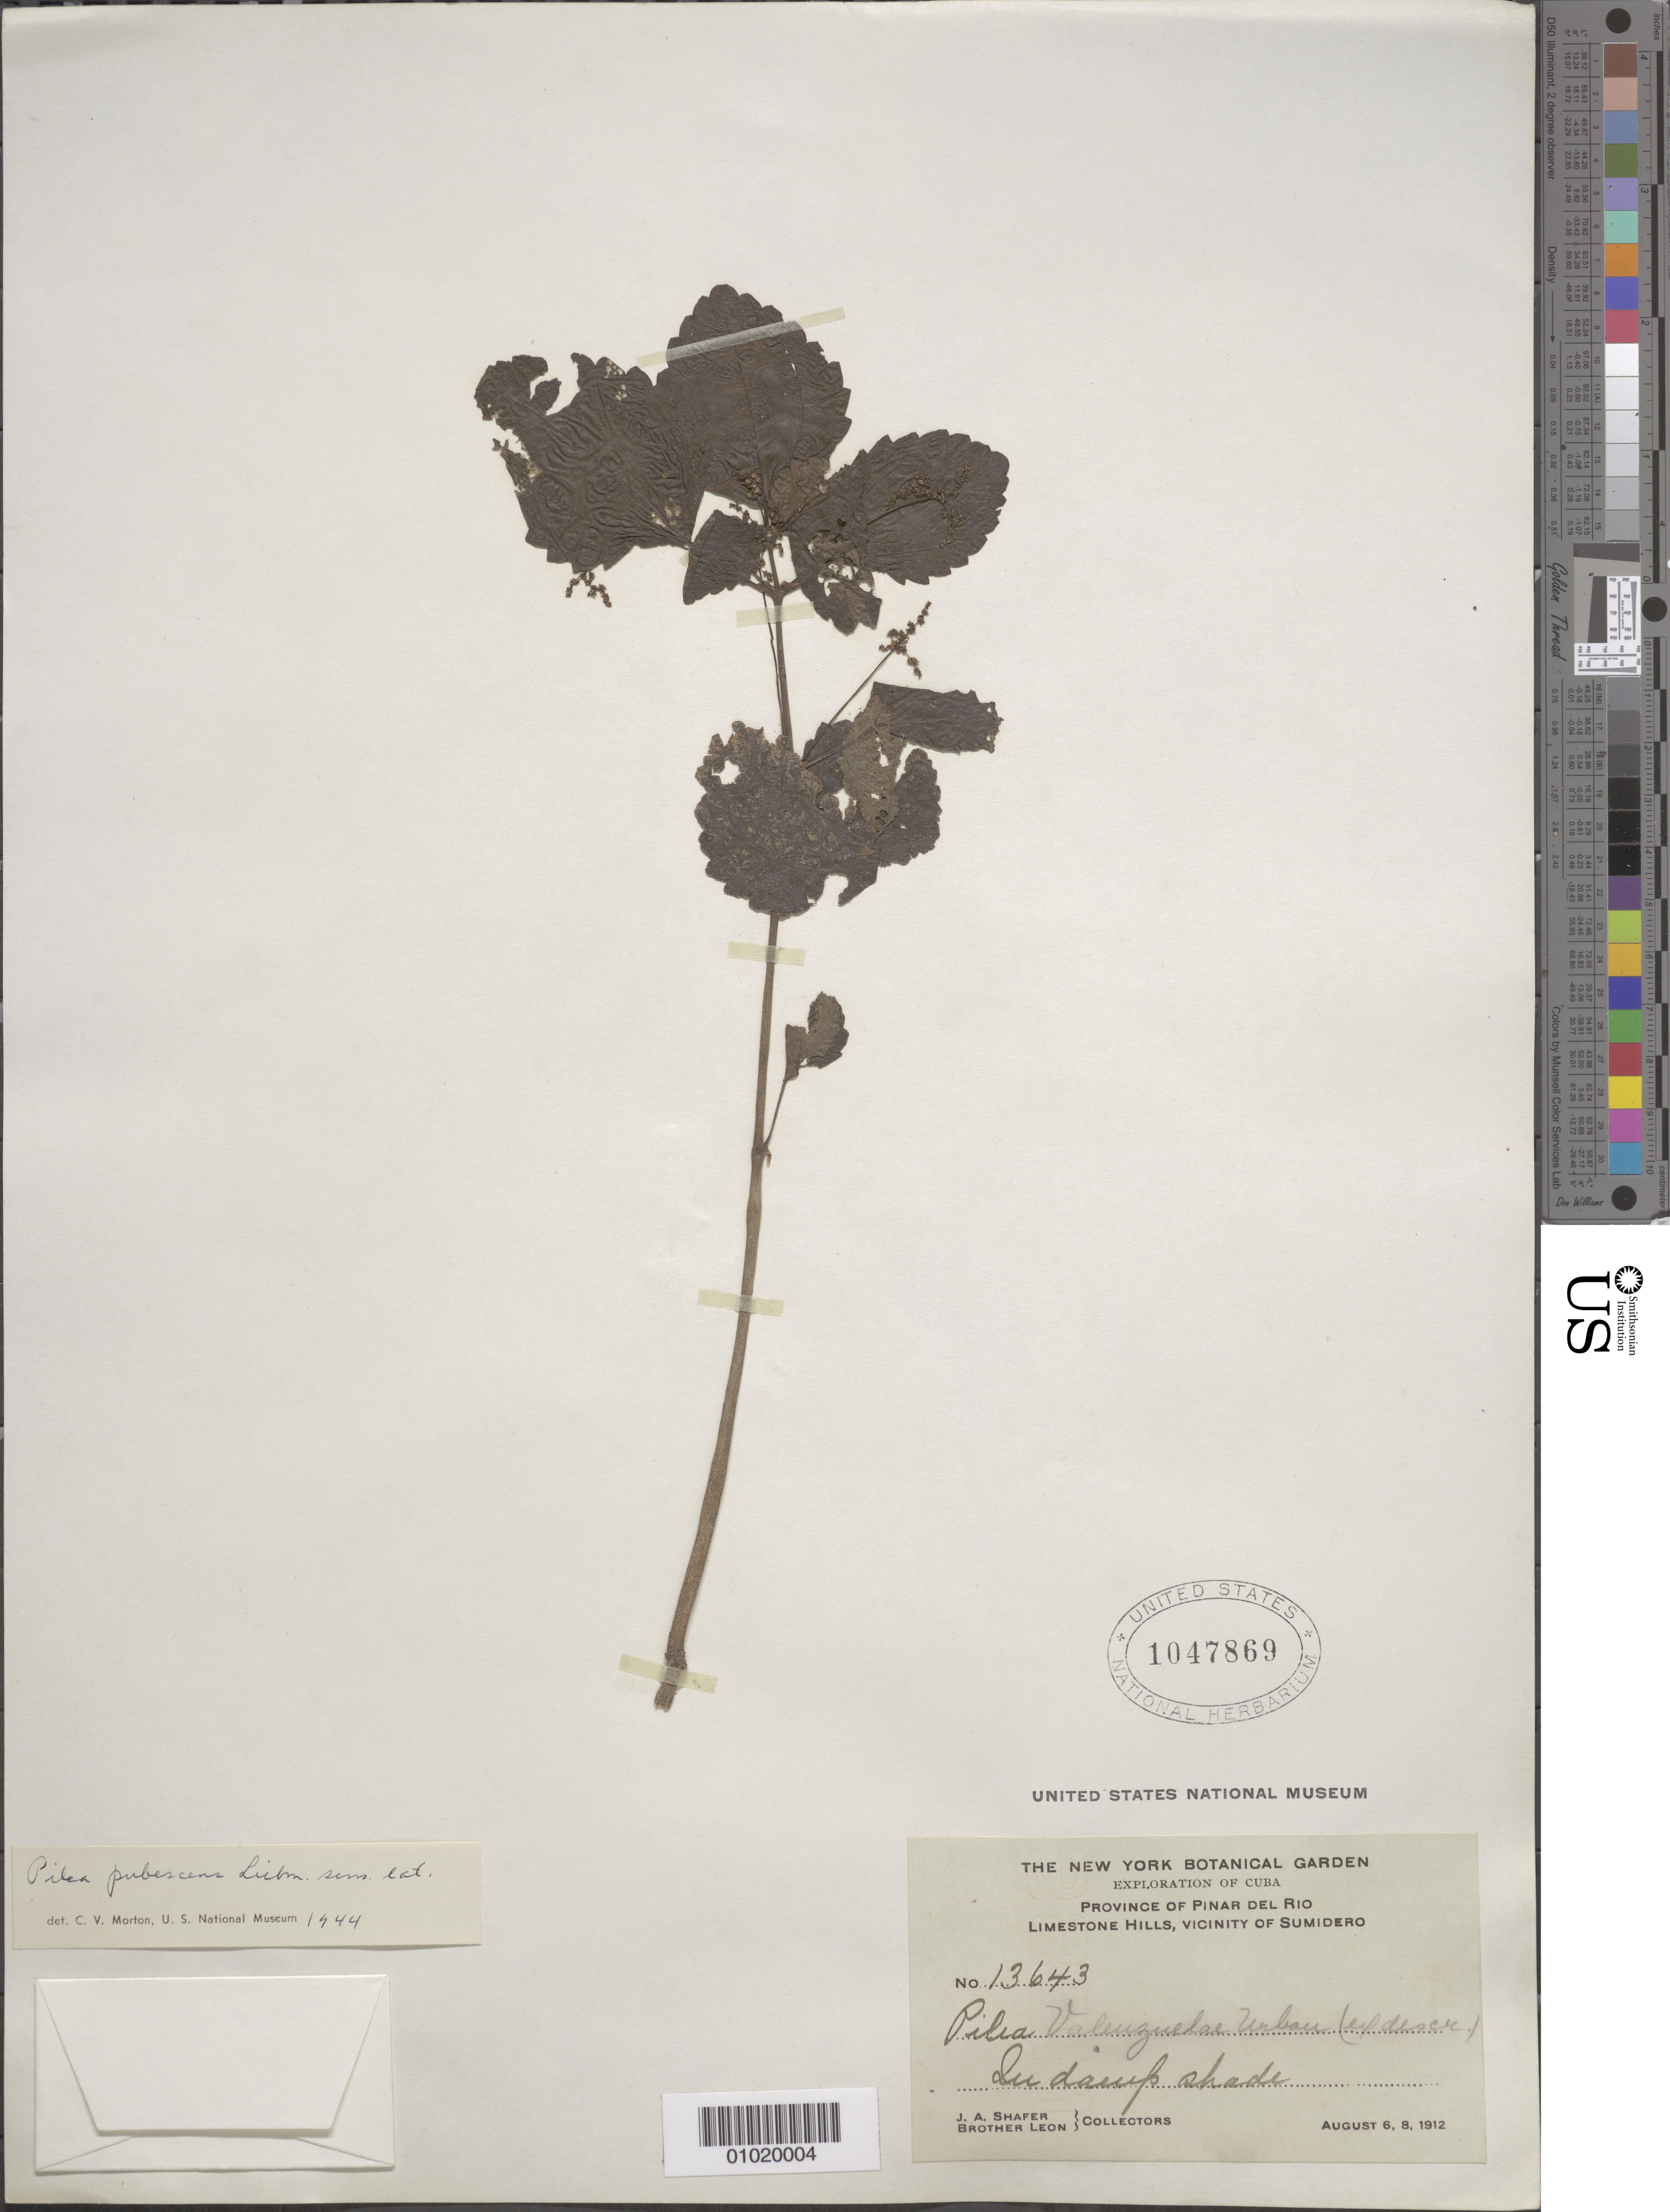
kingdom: Plantae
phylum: Tracheophyta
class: Magnoliopsida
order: Rosales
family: Urticaceae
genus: Pilea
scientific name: Pilea pubescens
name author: Liebm.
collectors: Bro. León & J. A. Shafer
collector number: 13643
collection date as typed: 06 Aug 1912 or 08 Aug 1912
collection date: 1912-08-06 or 1912-08-08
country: Cuba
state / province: Pinar del Rio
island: Cuba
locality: Vicinity of Sumidero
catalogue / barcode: US 1047869